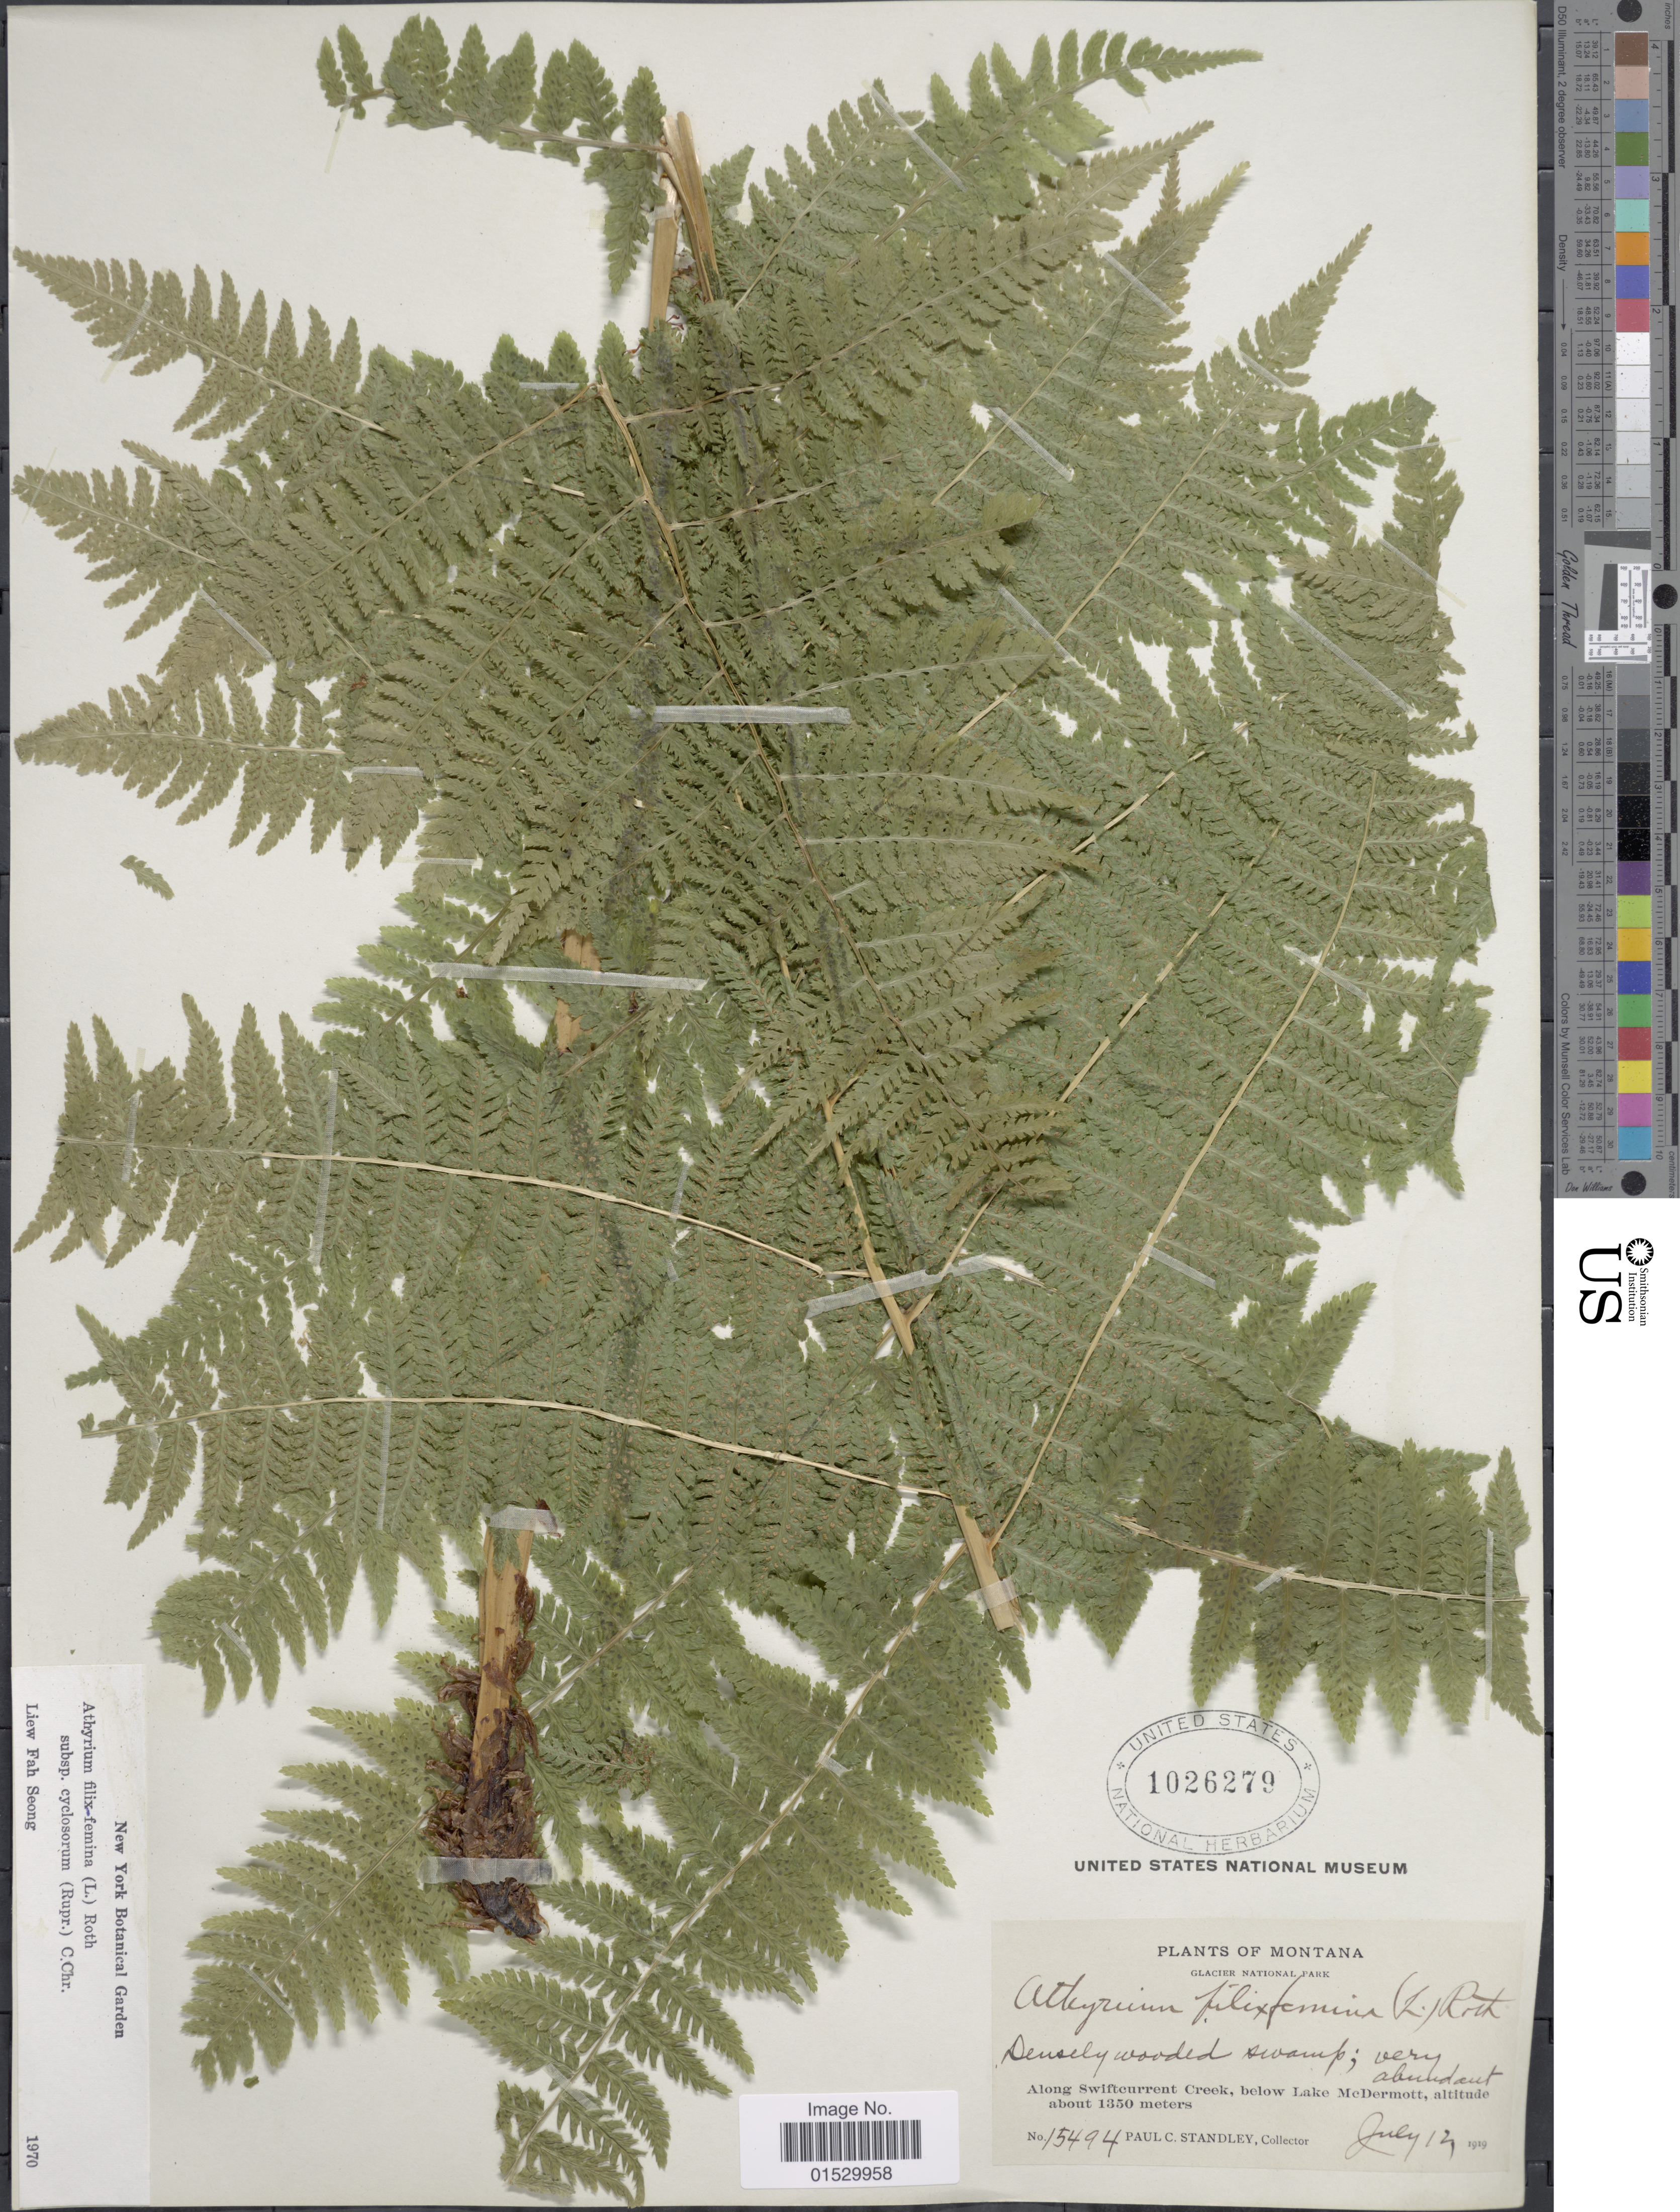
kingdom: Plantae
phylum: Tracheophyta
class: Polypodiopsida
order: Polypodiales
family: Athyriaceae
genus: Athyrium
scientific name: Athyrium filix-femina subsp. cyclosorum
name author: (Rupr.) C. Chr.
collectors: P. C. Standley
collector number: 15494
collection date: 1919-07-12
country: United States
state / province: Montana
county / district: Glacier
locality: Glacier National Park, along Swiftcurrent Creek, below Lake McDermott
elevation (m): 1350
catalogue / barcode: US 1026279